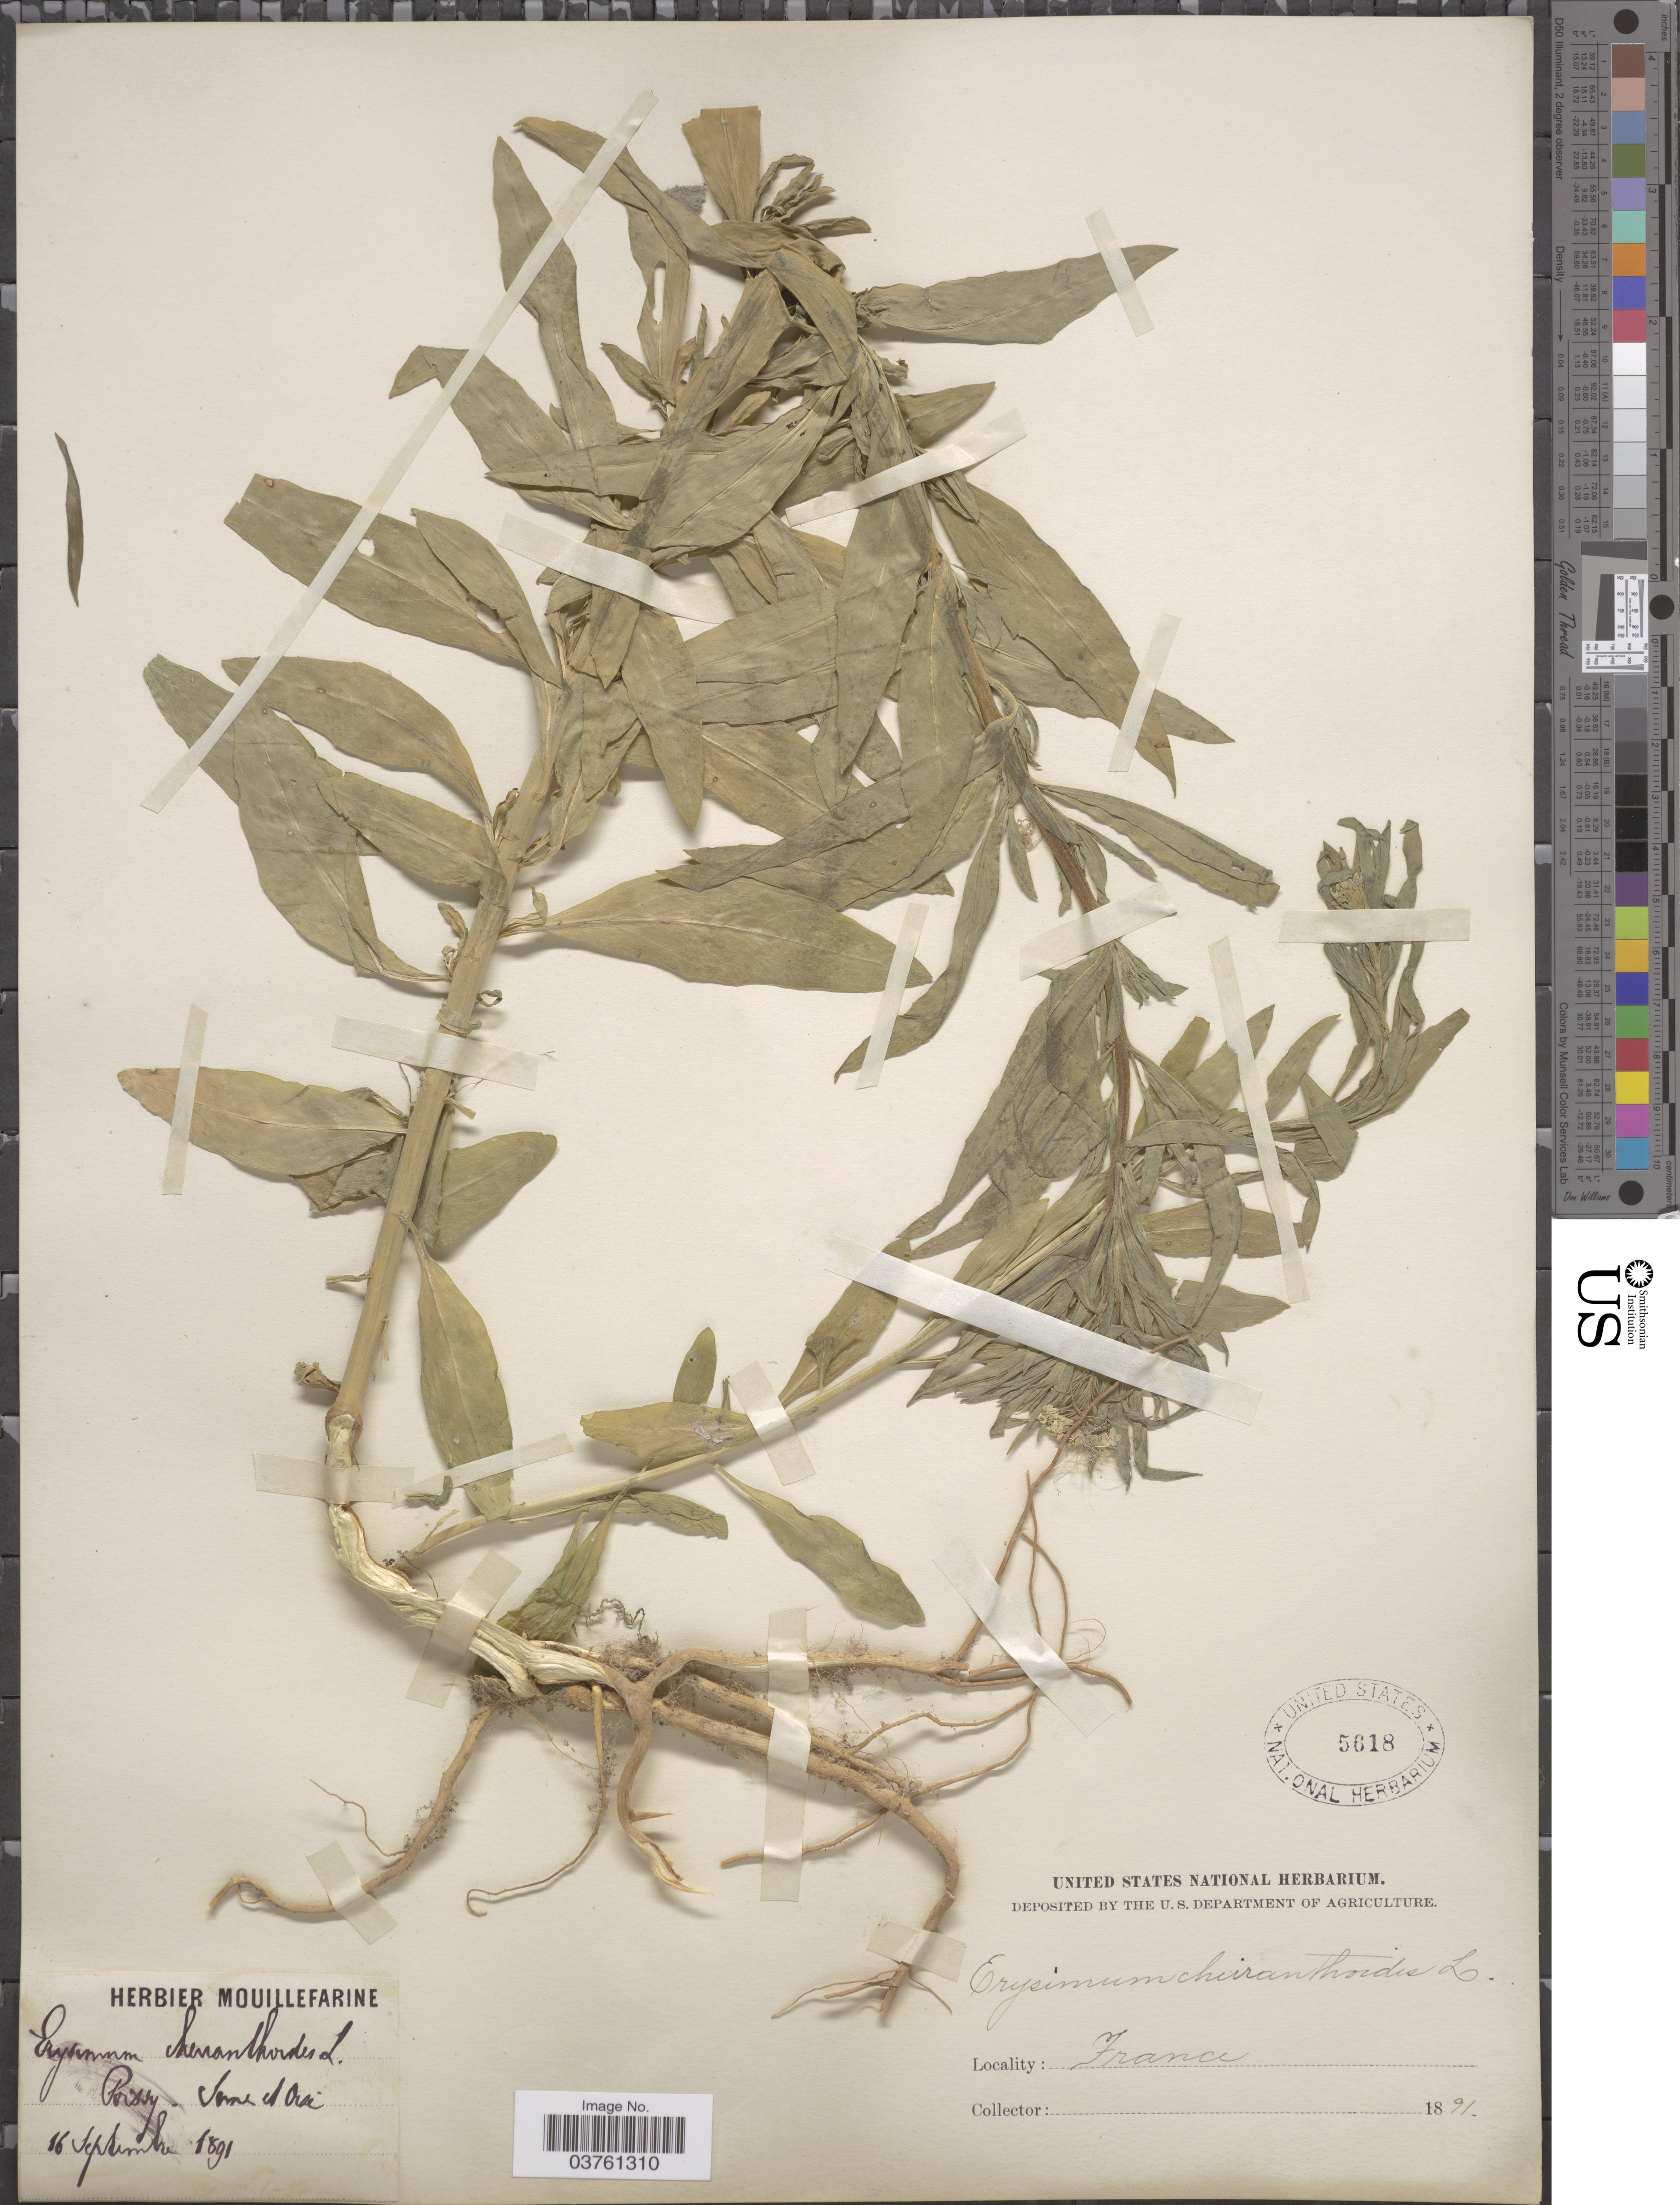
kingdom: Plantae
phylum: Tracheophyta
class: Magnoliopsida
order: Brassicales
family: Brassicaceae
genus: Erysimum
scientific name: Erysimum cheiranthoides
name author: L.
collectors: ex herb. Mouillefarine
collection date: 1891-09-16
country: France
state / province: Île-de-France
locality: Poissy, Seine et Oise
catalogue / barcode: US 5618